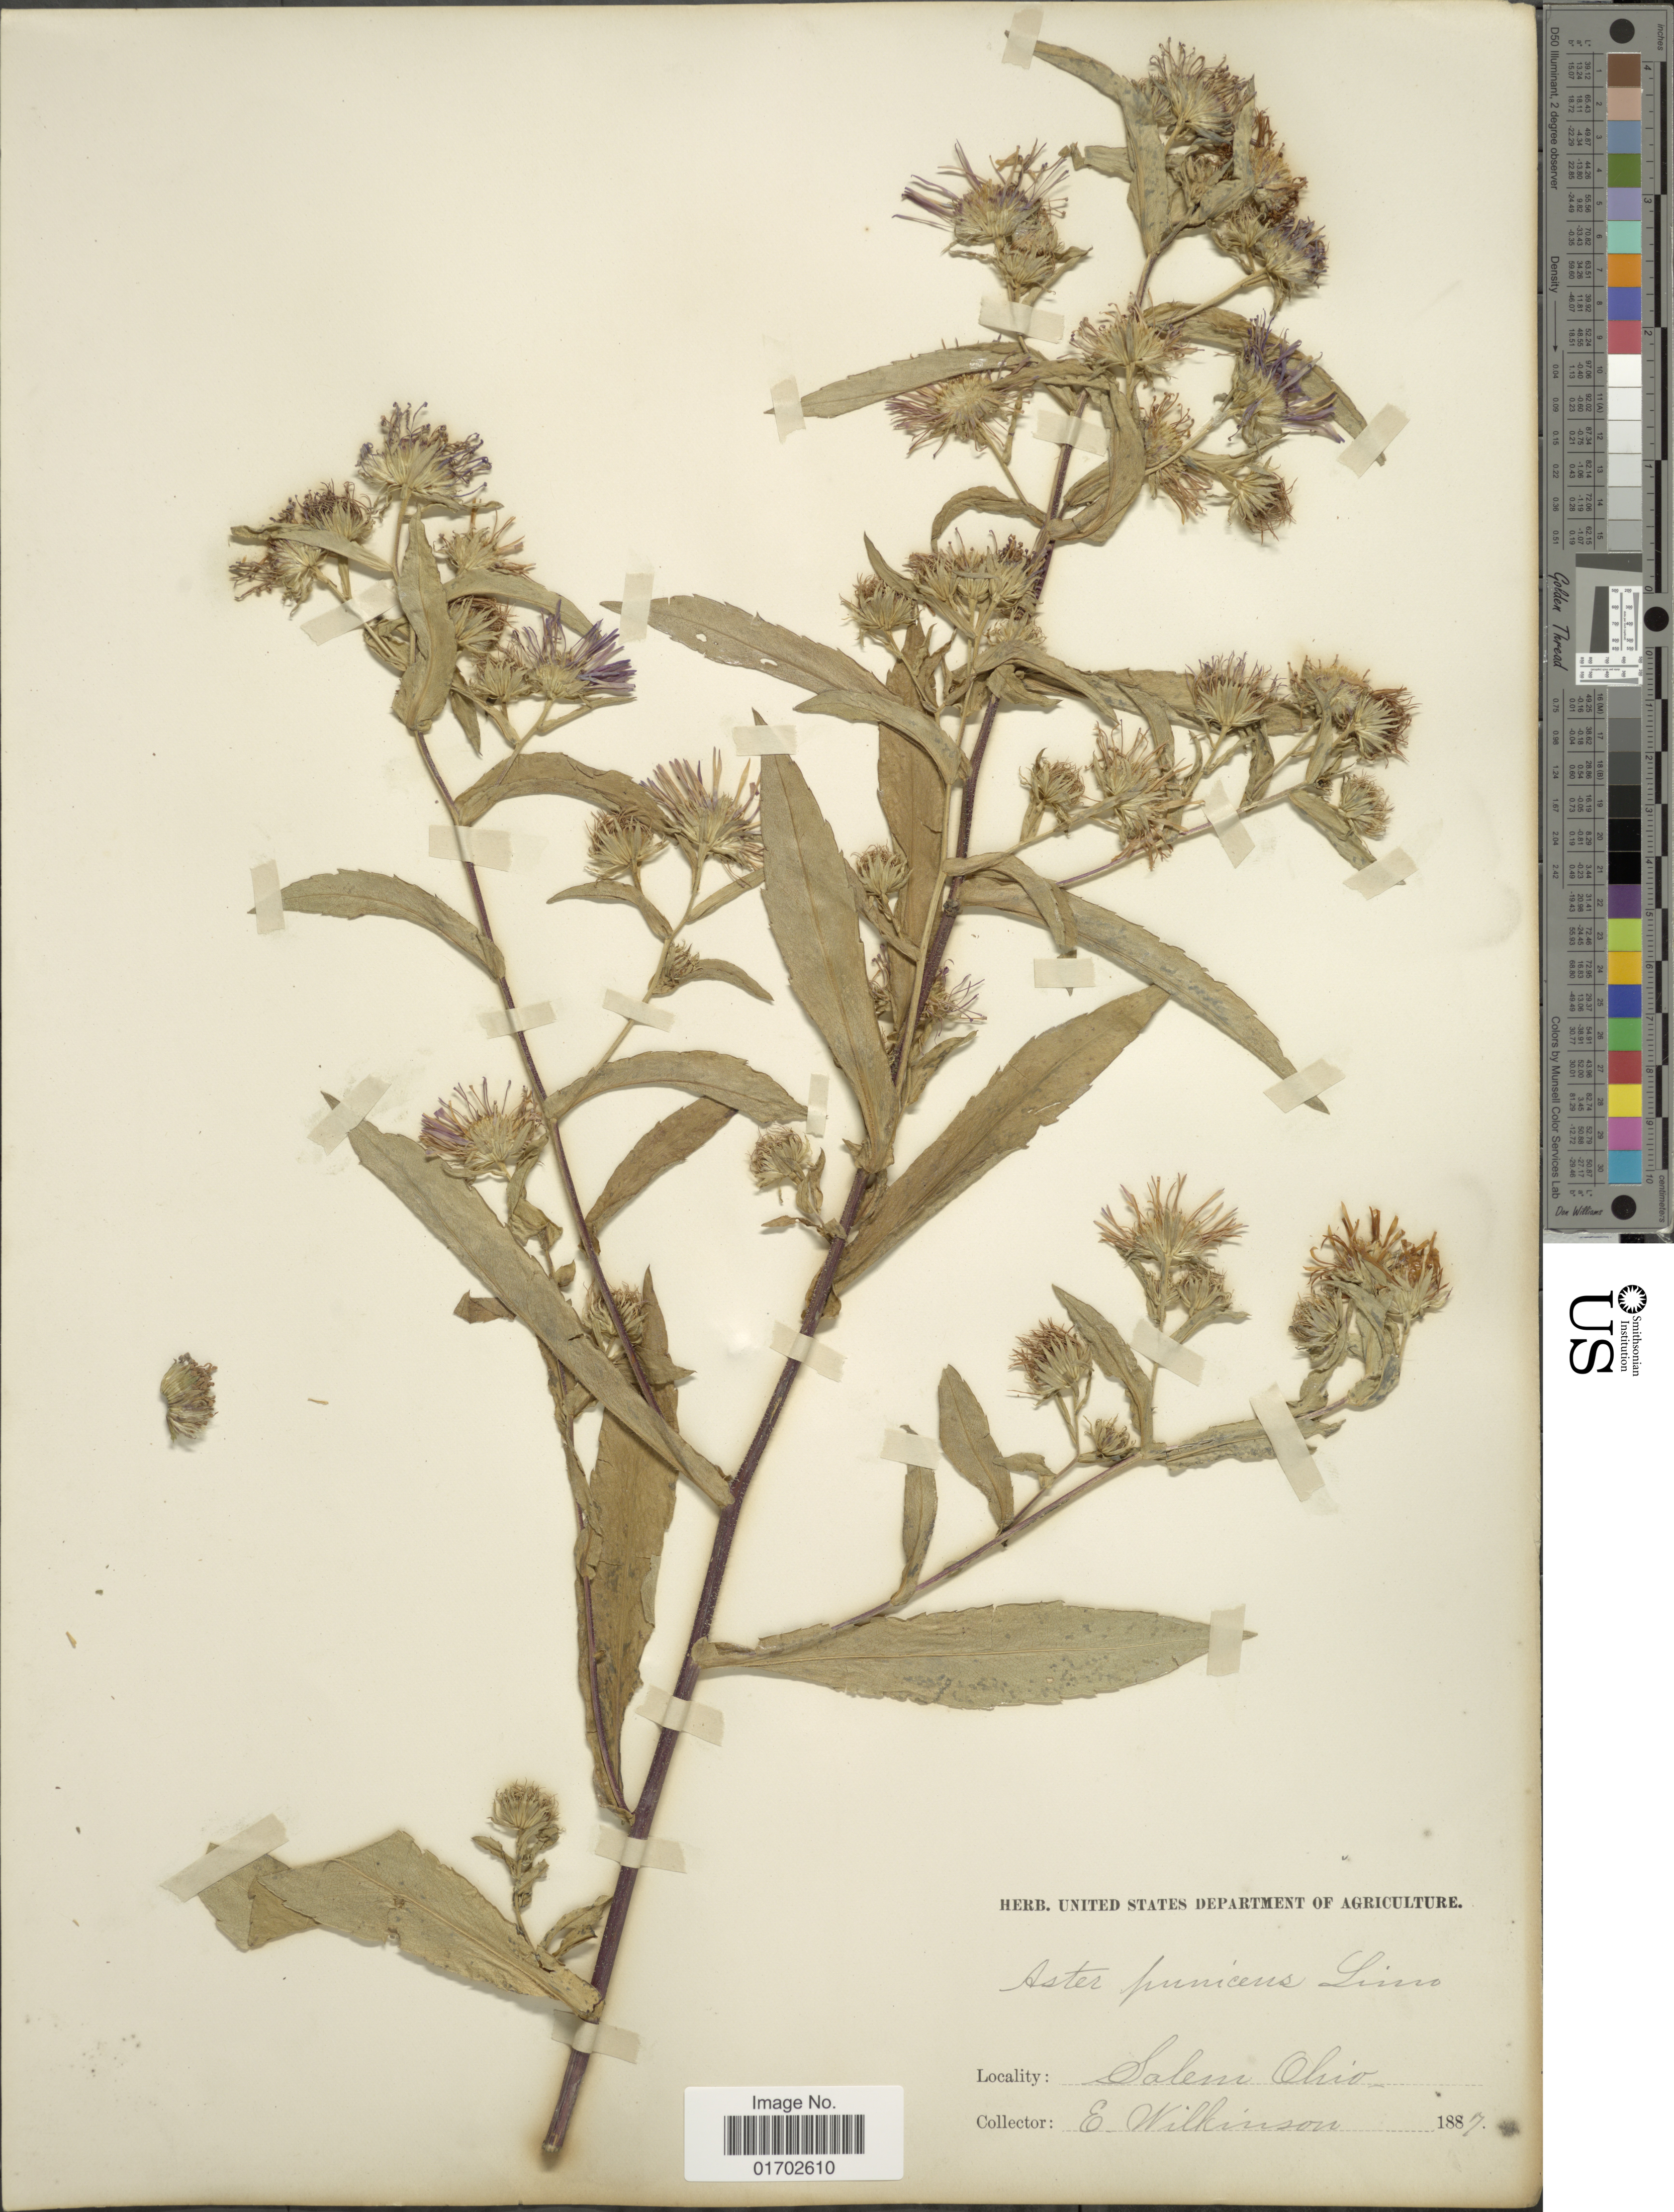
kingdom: Plantae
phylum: Tracheophyta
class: Magnoliopsida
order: Asterales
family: Asteraceae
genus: Symphyotrichum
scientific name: Symphyotrichum puniceum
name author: (L.) Á. Löve & D. Löve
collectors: E. Wilkinson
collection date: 1887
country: United States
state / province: Ohio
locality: Salena